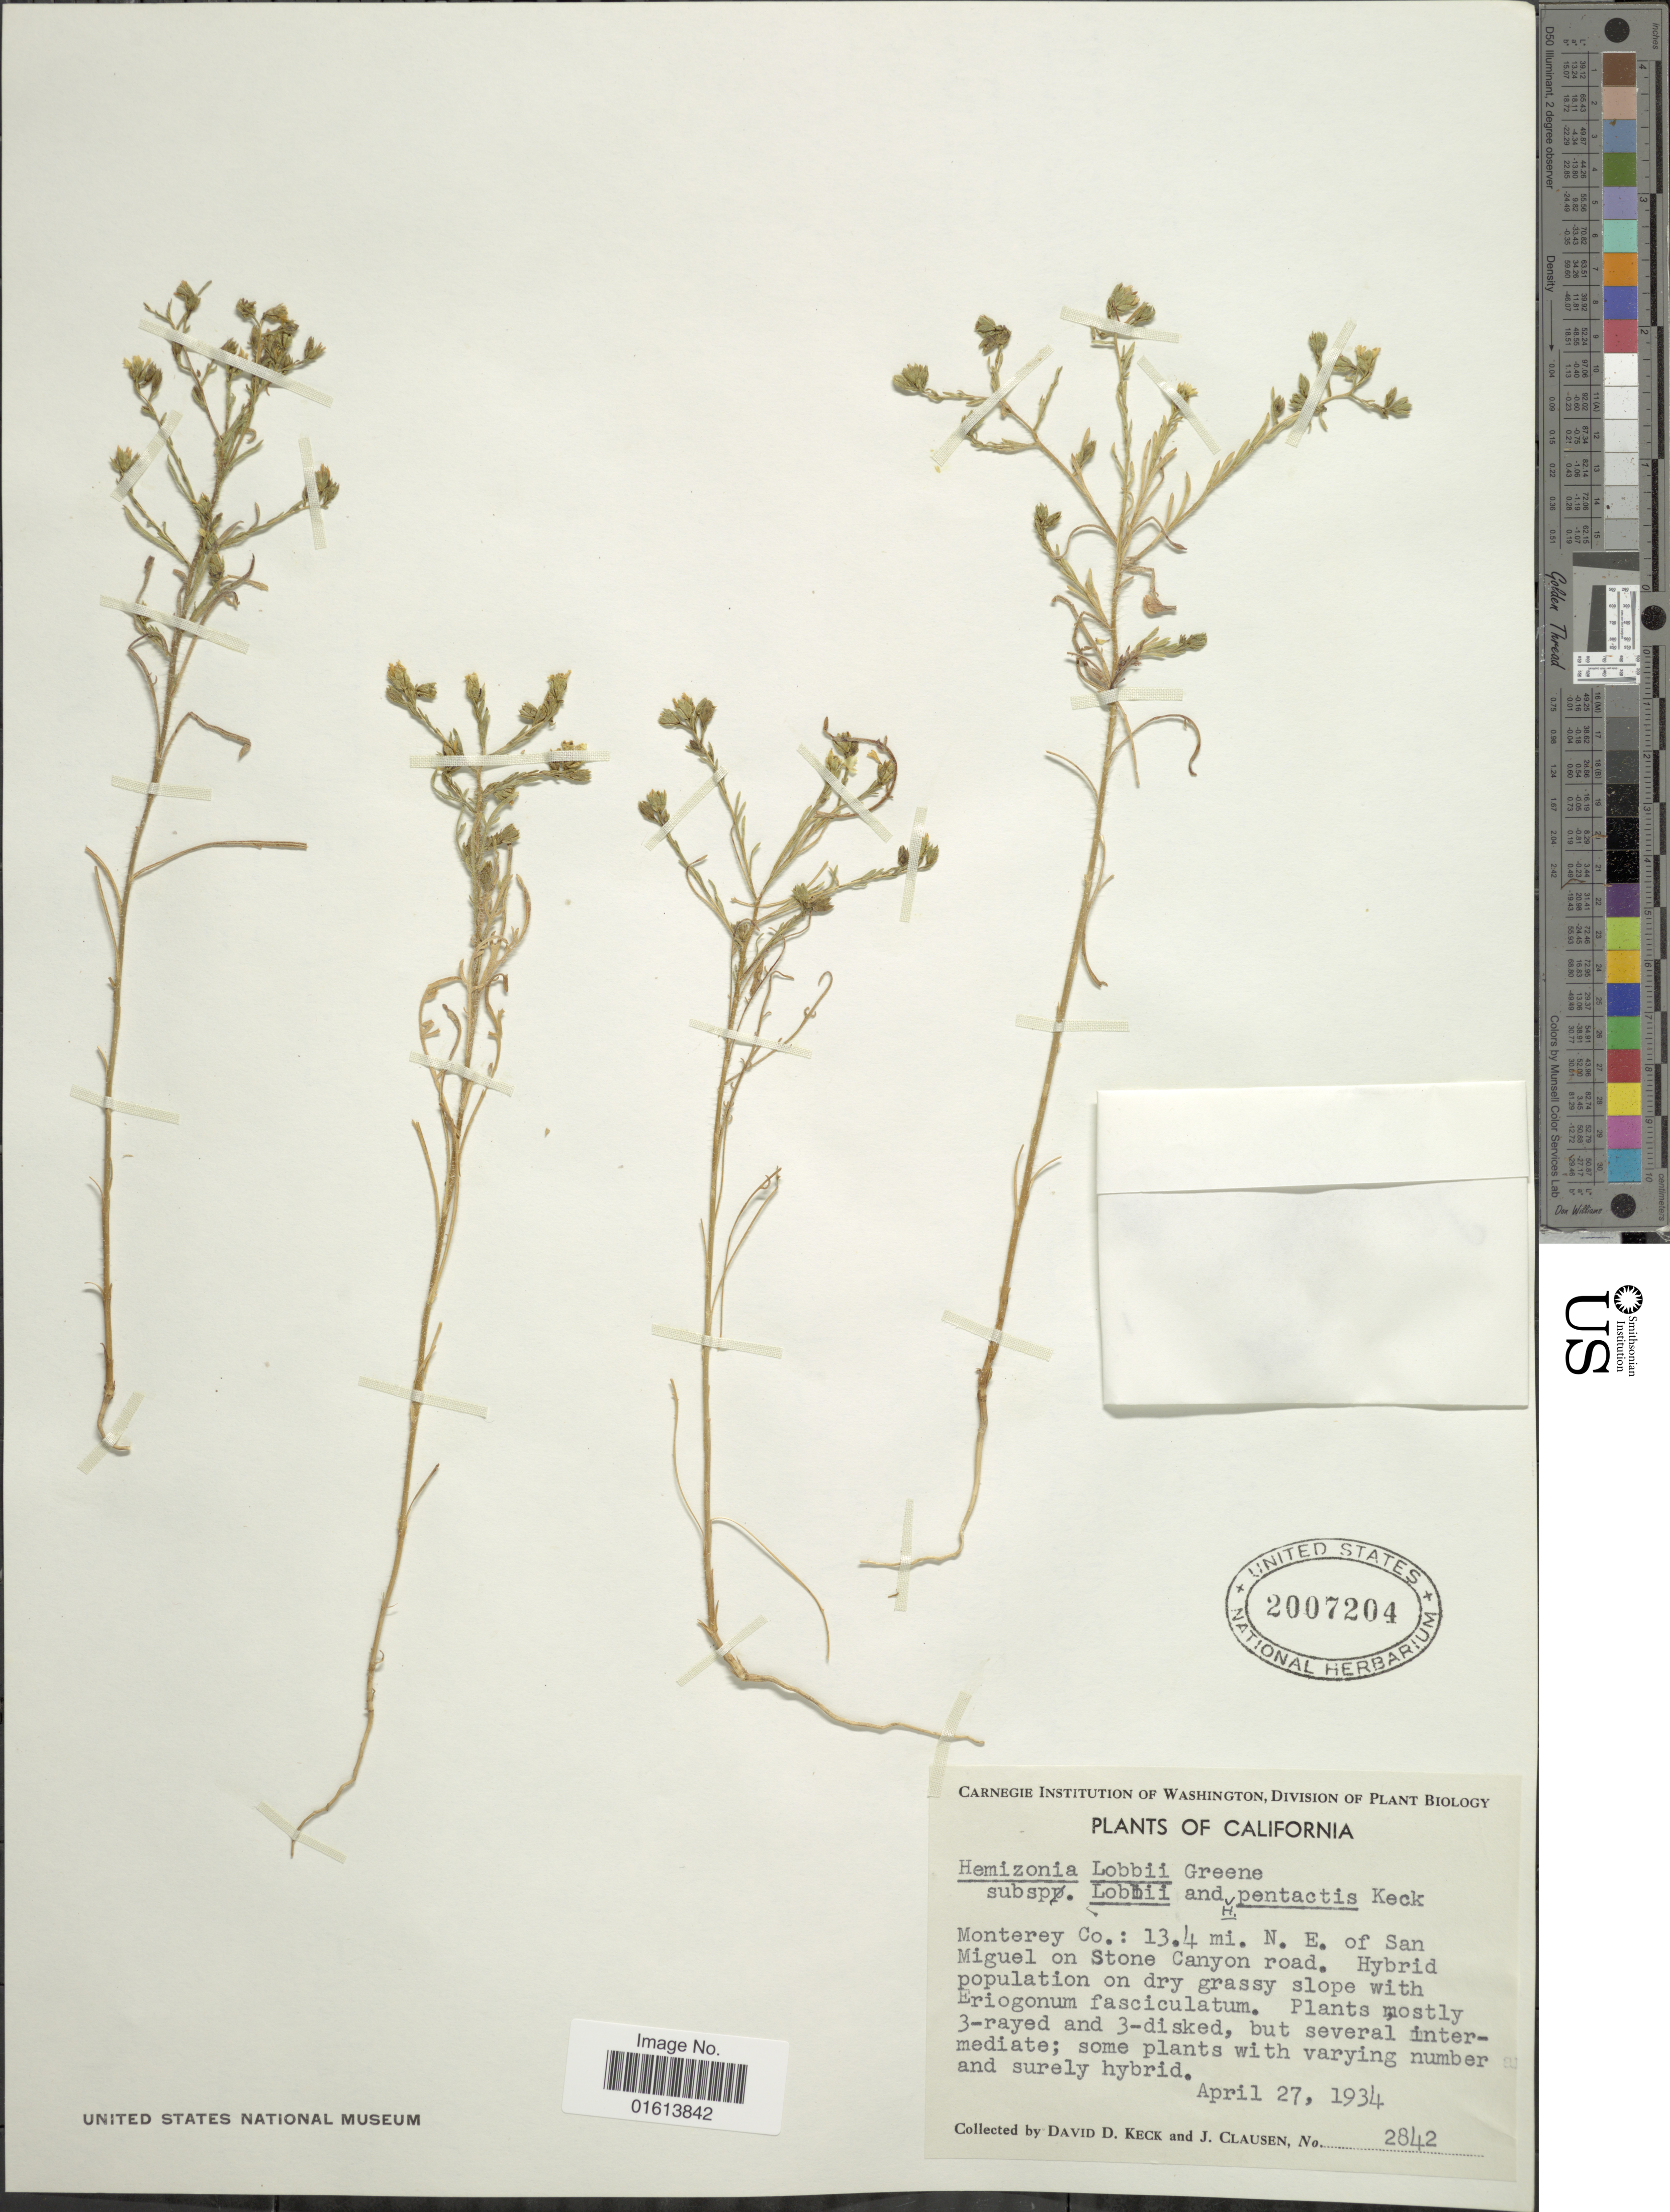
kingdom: Plantae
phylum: Tracheophyta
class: Magnoliopsida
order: Asterales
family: Asteraceae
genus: Deinandra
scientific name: Deinandra lobbii subsp. pentactis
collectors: D. D. Keck & J. Clausen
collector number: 2842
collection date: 1934-04-27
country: United States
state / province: California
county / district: Monterey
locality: California. Monterey Co.: 13,4 mi. N. E. of San Miguel on Stone Canyon road.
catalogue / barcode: US 2007204